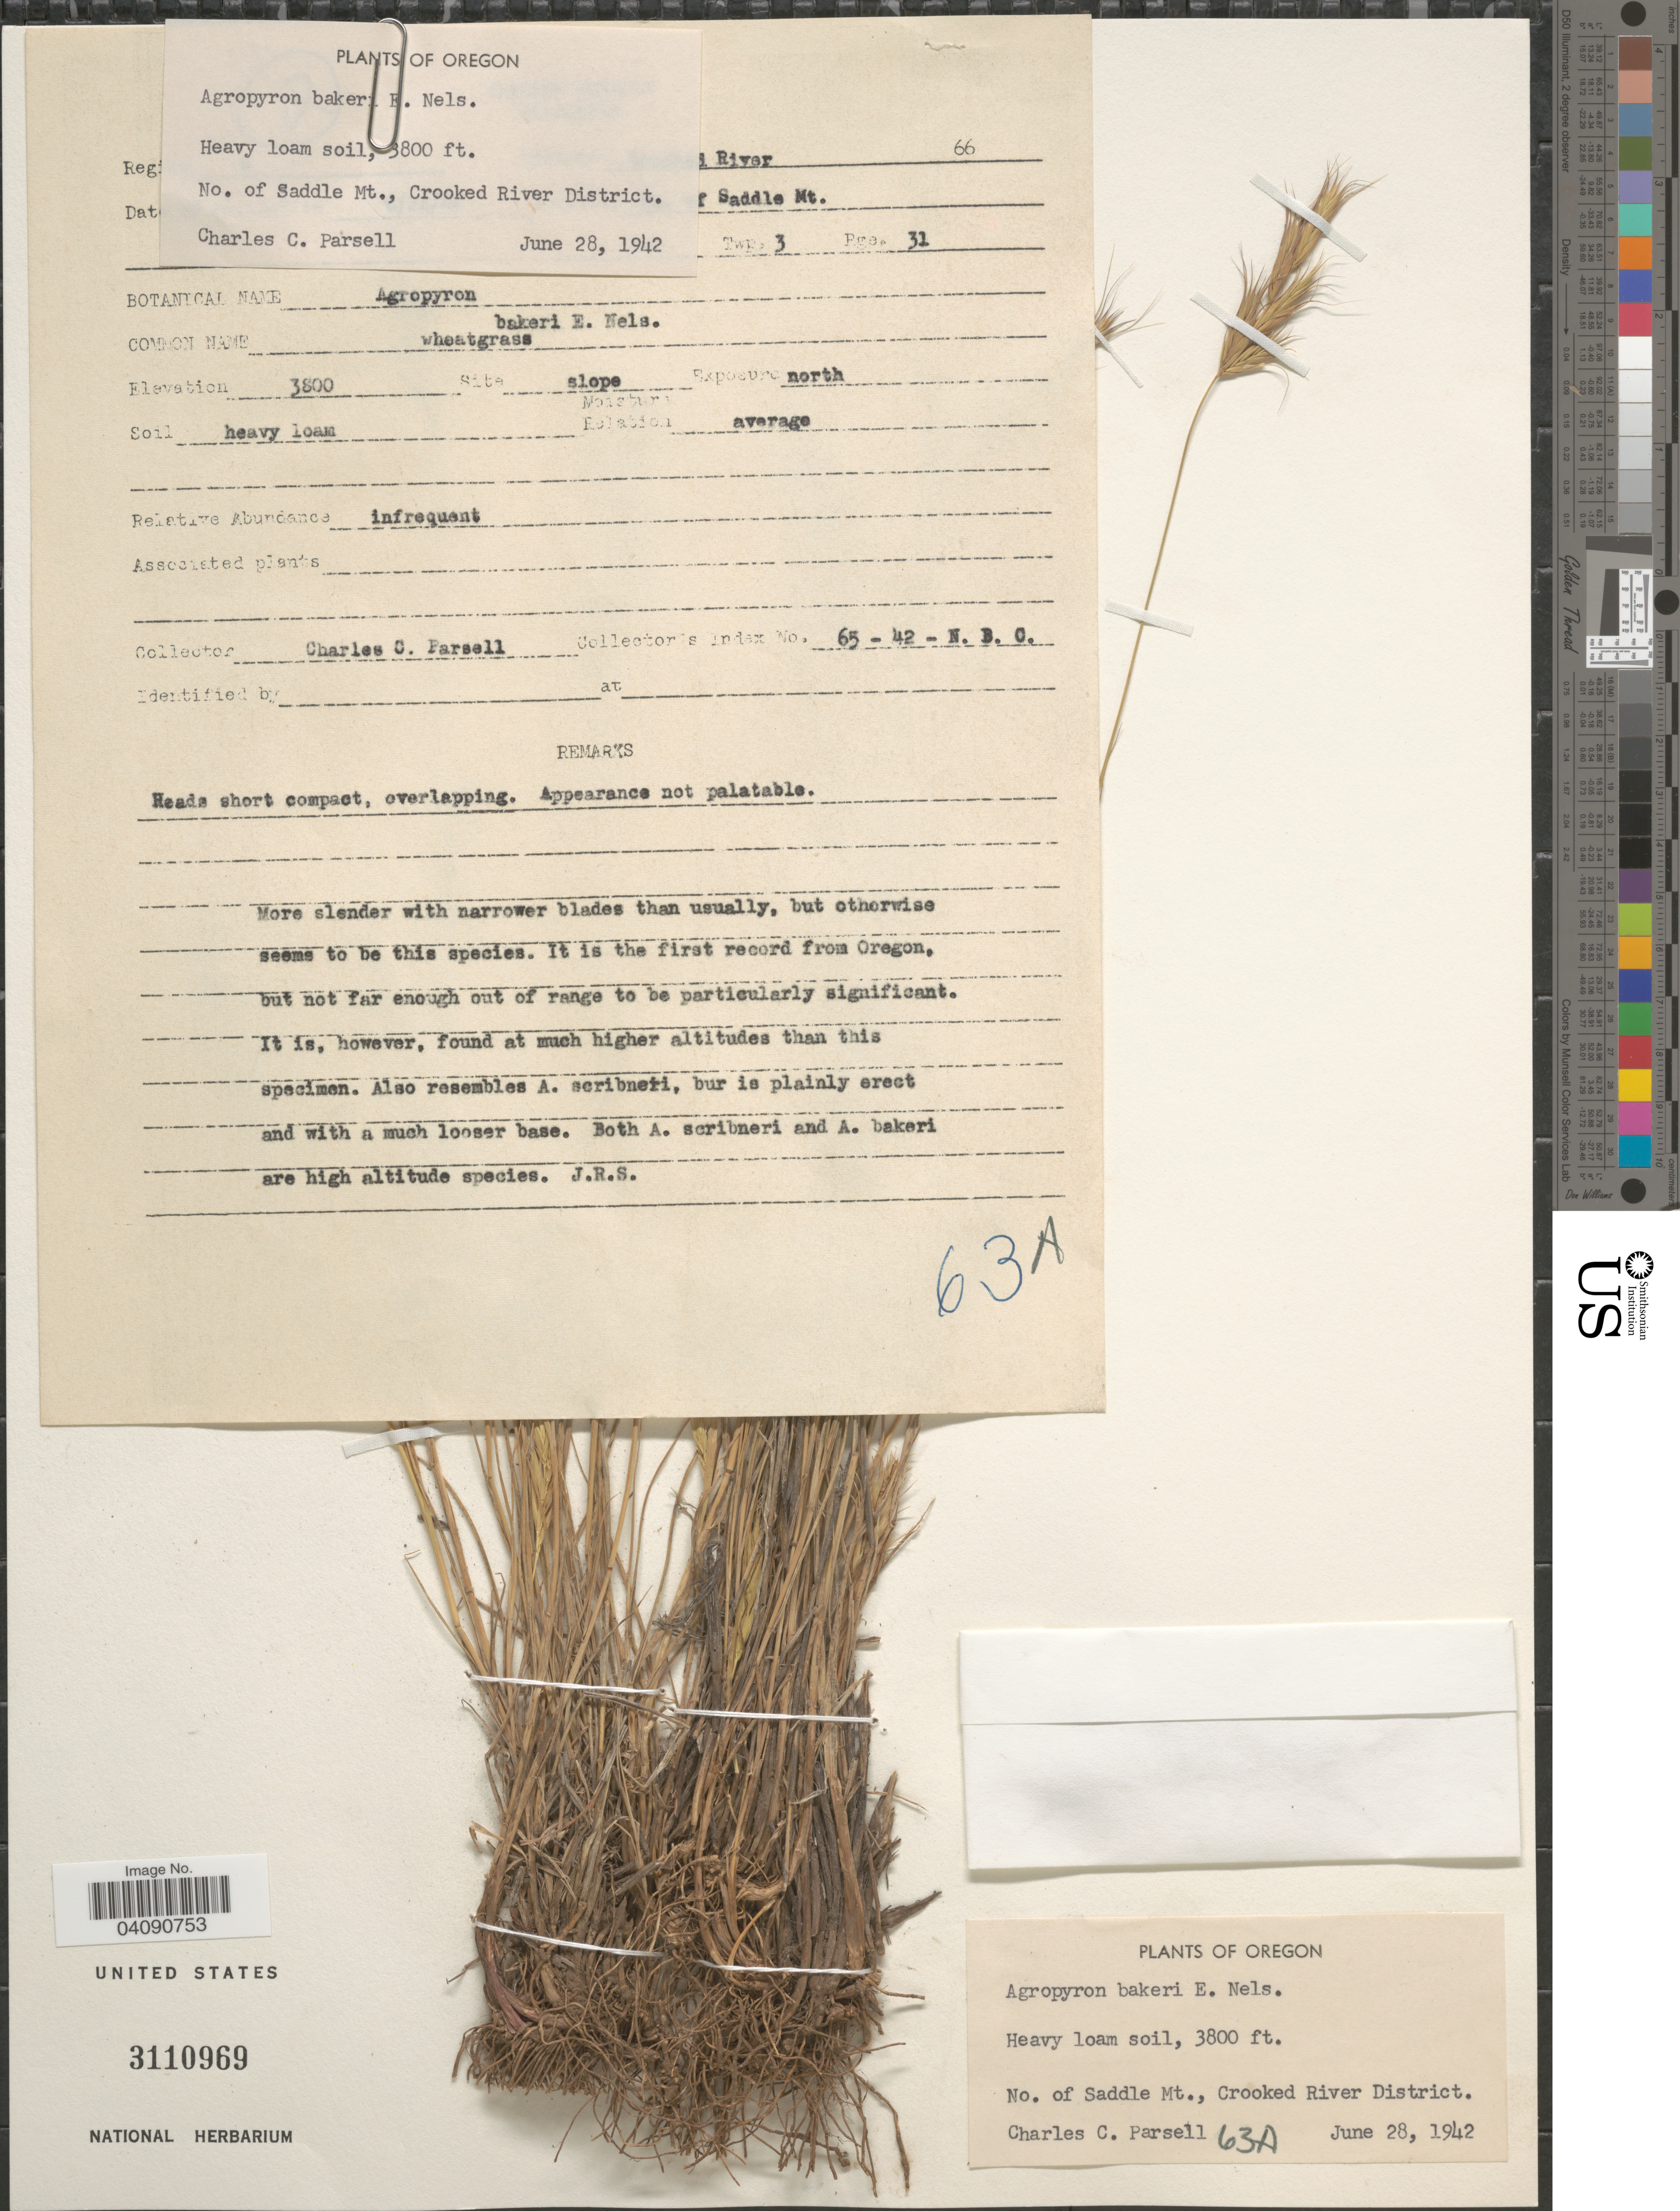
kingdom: Plantae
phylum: Tracheophyta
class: Liliopsida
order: Poales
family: Poaceae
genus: Elymus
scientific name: Elymus arizonicus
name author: (Scribn. & J.G. Sm.) Gould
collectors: C. Parsell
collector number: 63A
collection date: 1942-06-28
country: United States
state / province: Oregon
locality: Heavy loam soil. No. of Saddle Mt., Crooked River District.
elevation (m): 1158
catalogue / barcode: US 3110969